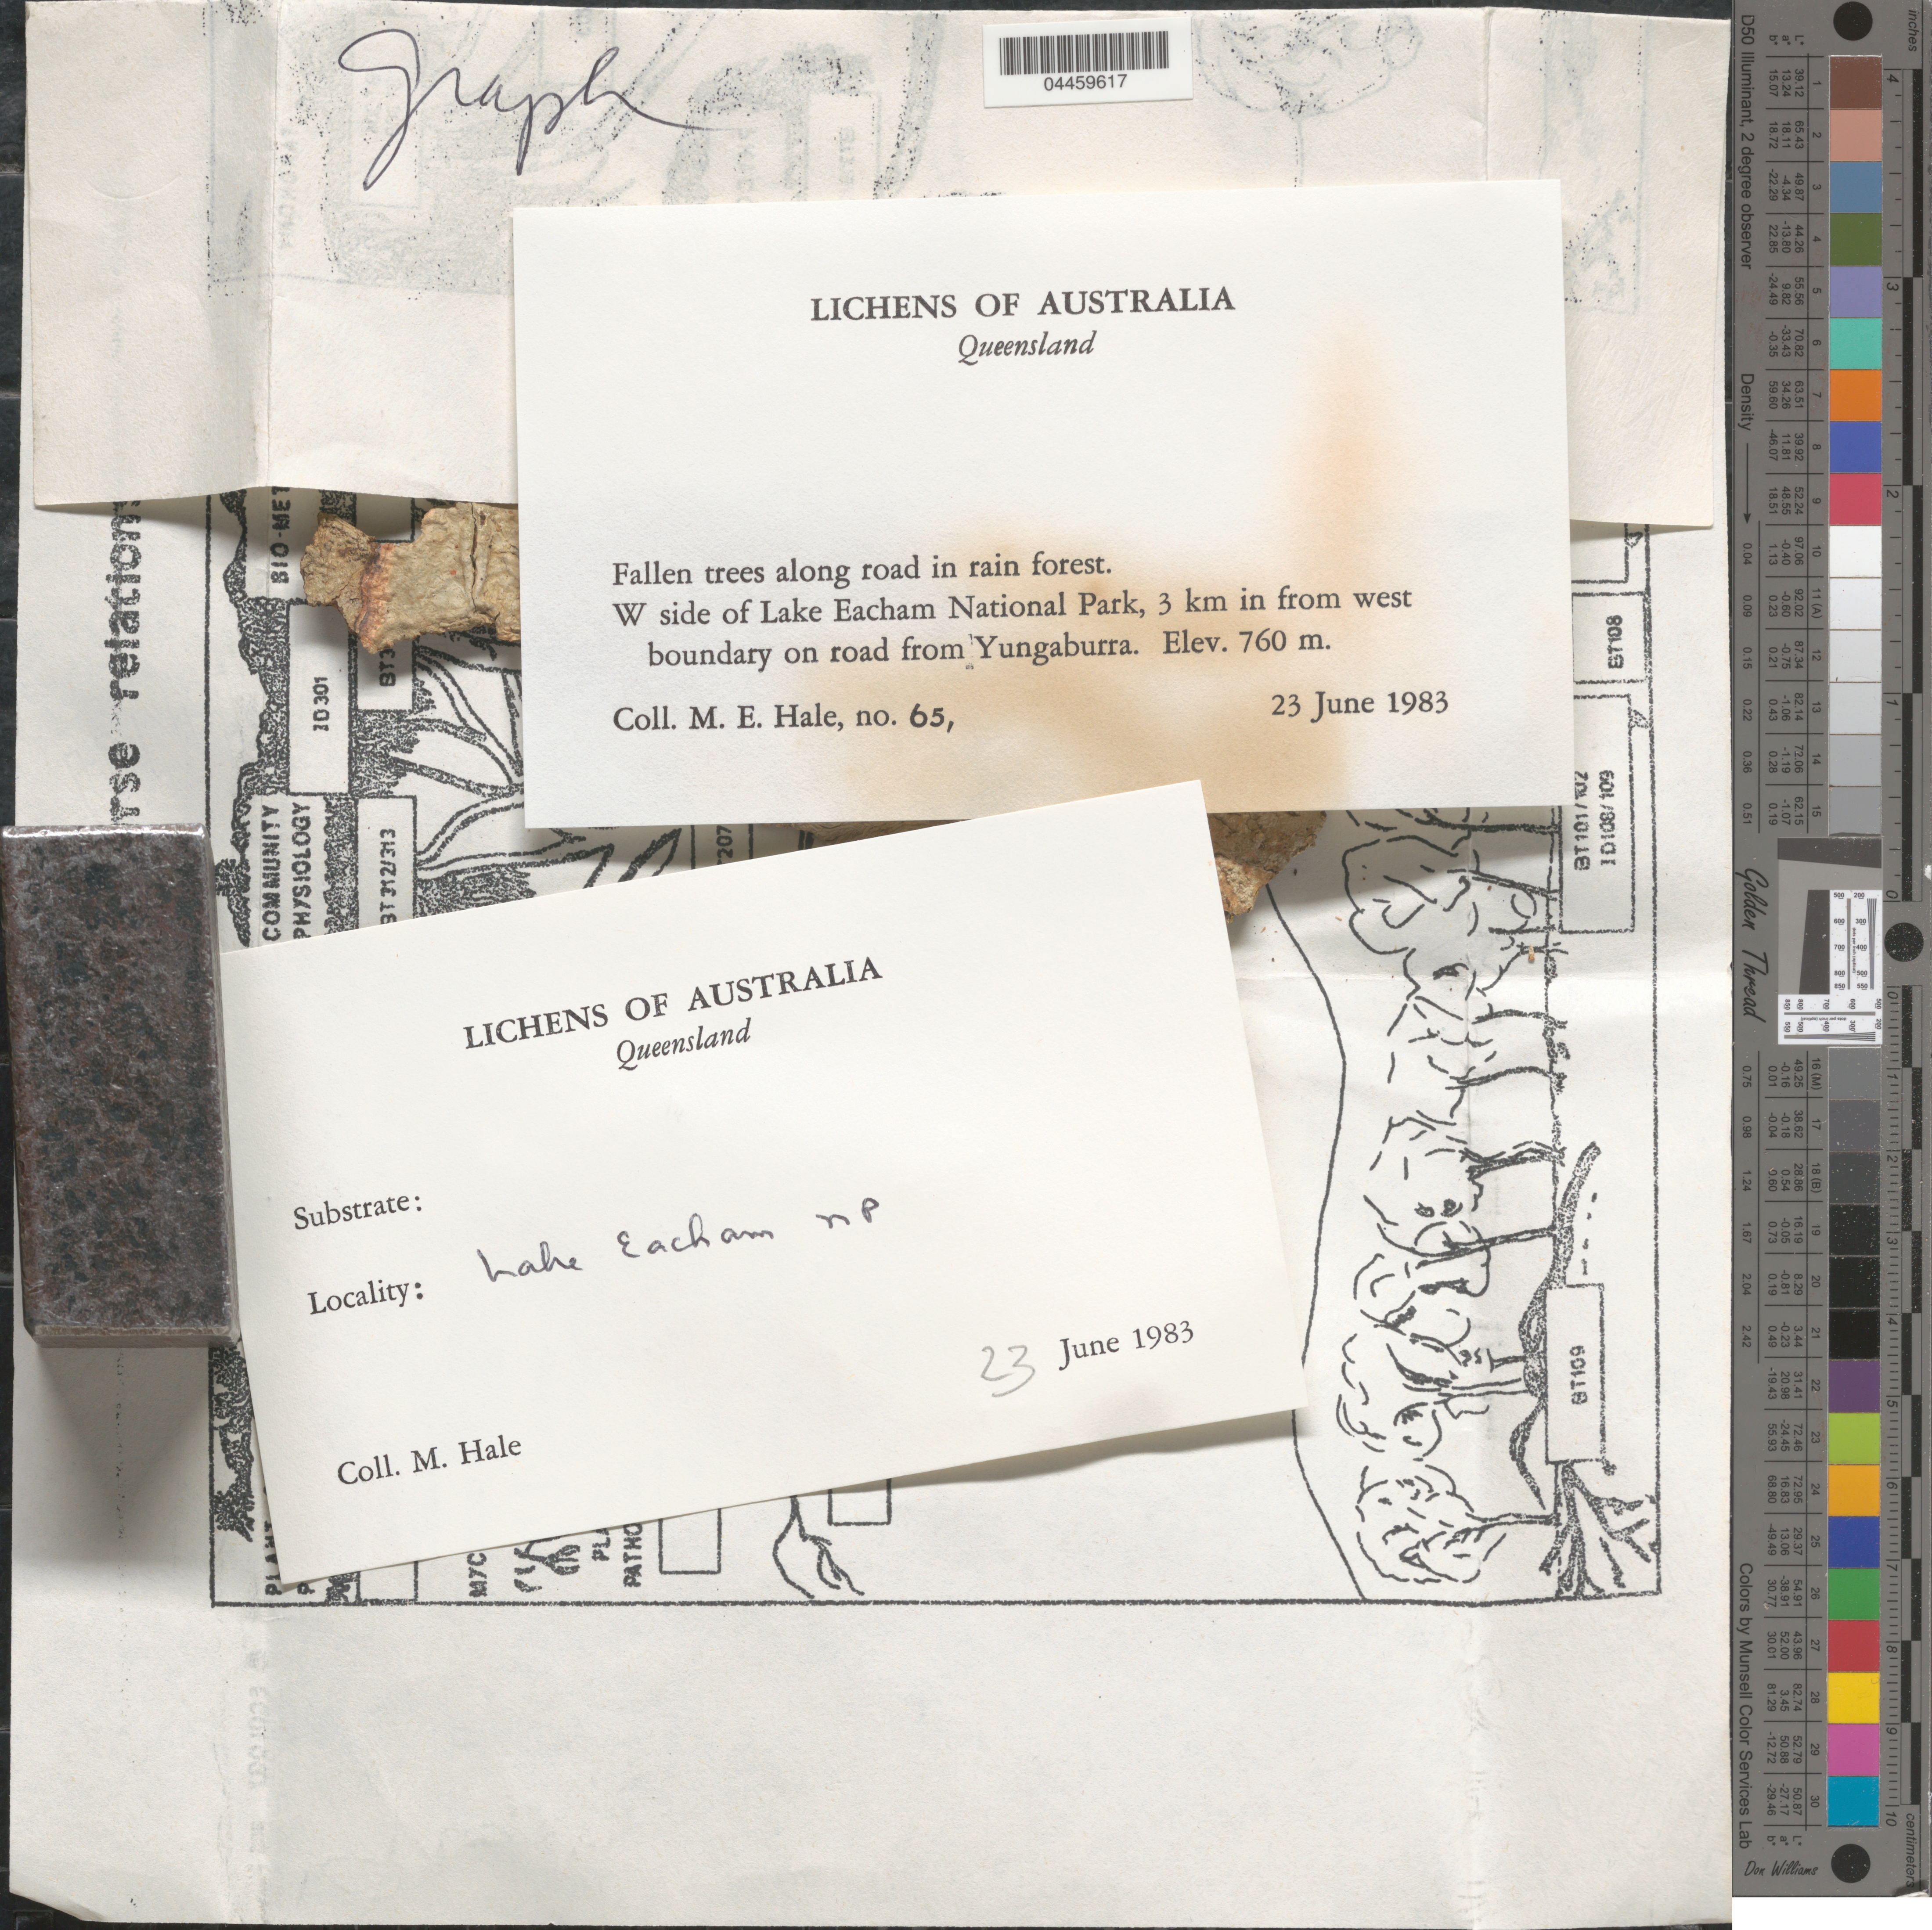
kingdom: Fungi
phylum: Ascomycota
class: Lecanoromycetes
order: Ostropales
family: Graphidaceae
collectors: M. Hale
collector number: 65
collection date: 1983-06-23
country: Australia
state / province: Queensland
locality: W side of Lake Eacham National Park, 3 km in from west boundary on road from Yungaburra.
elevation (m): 760